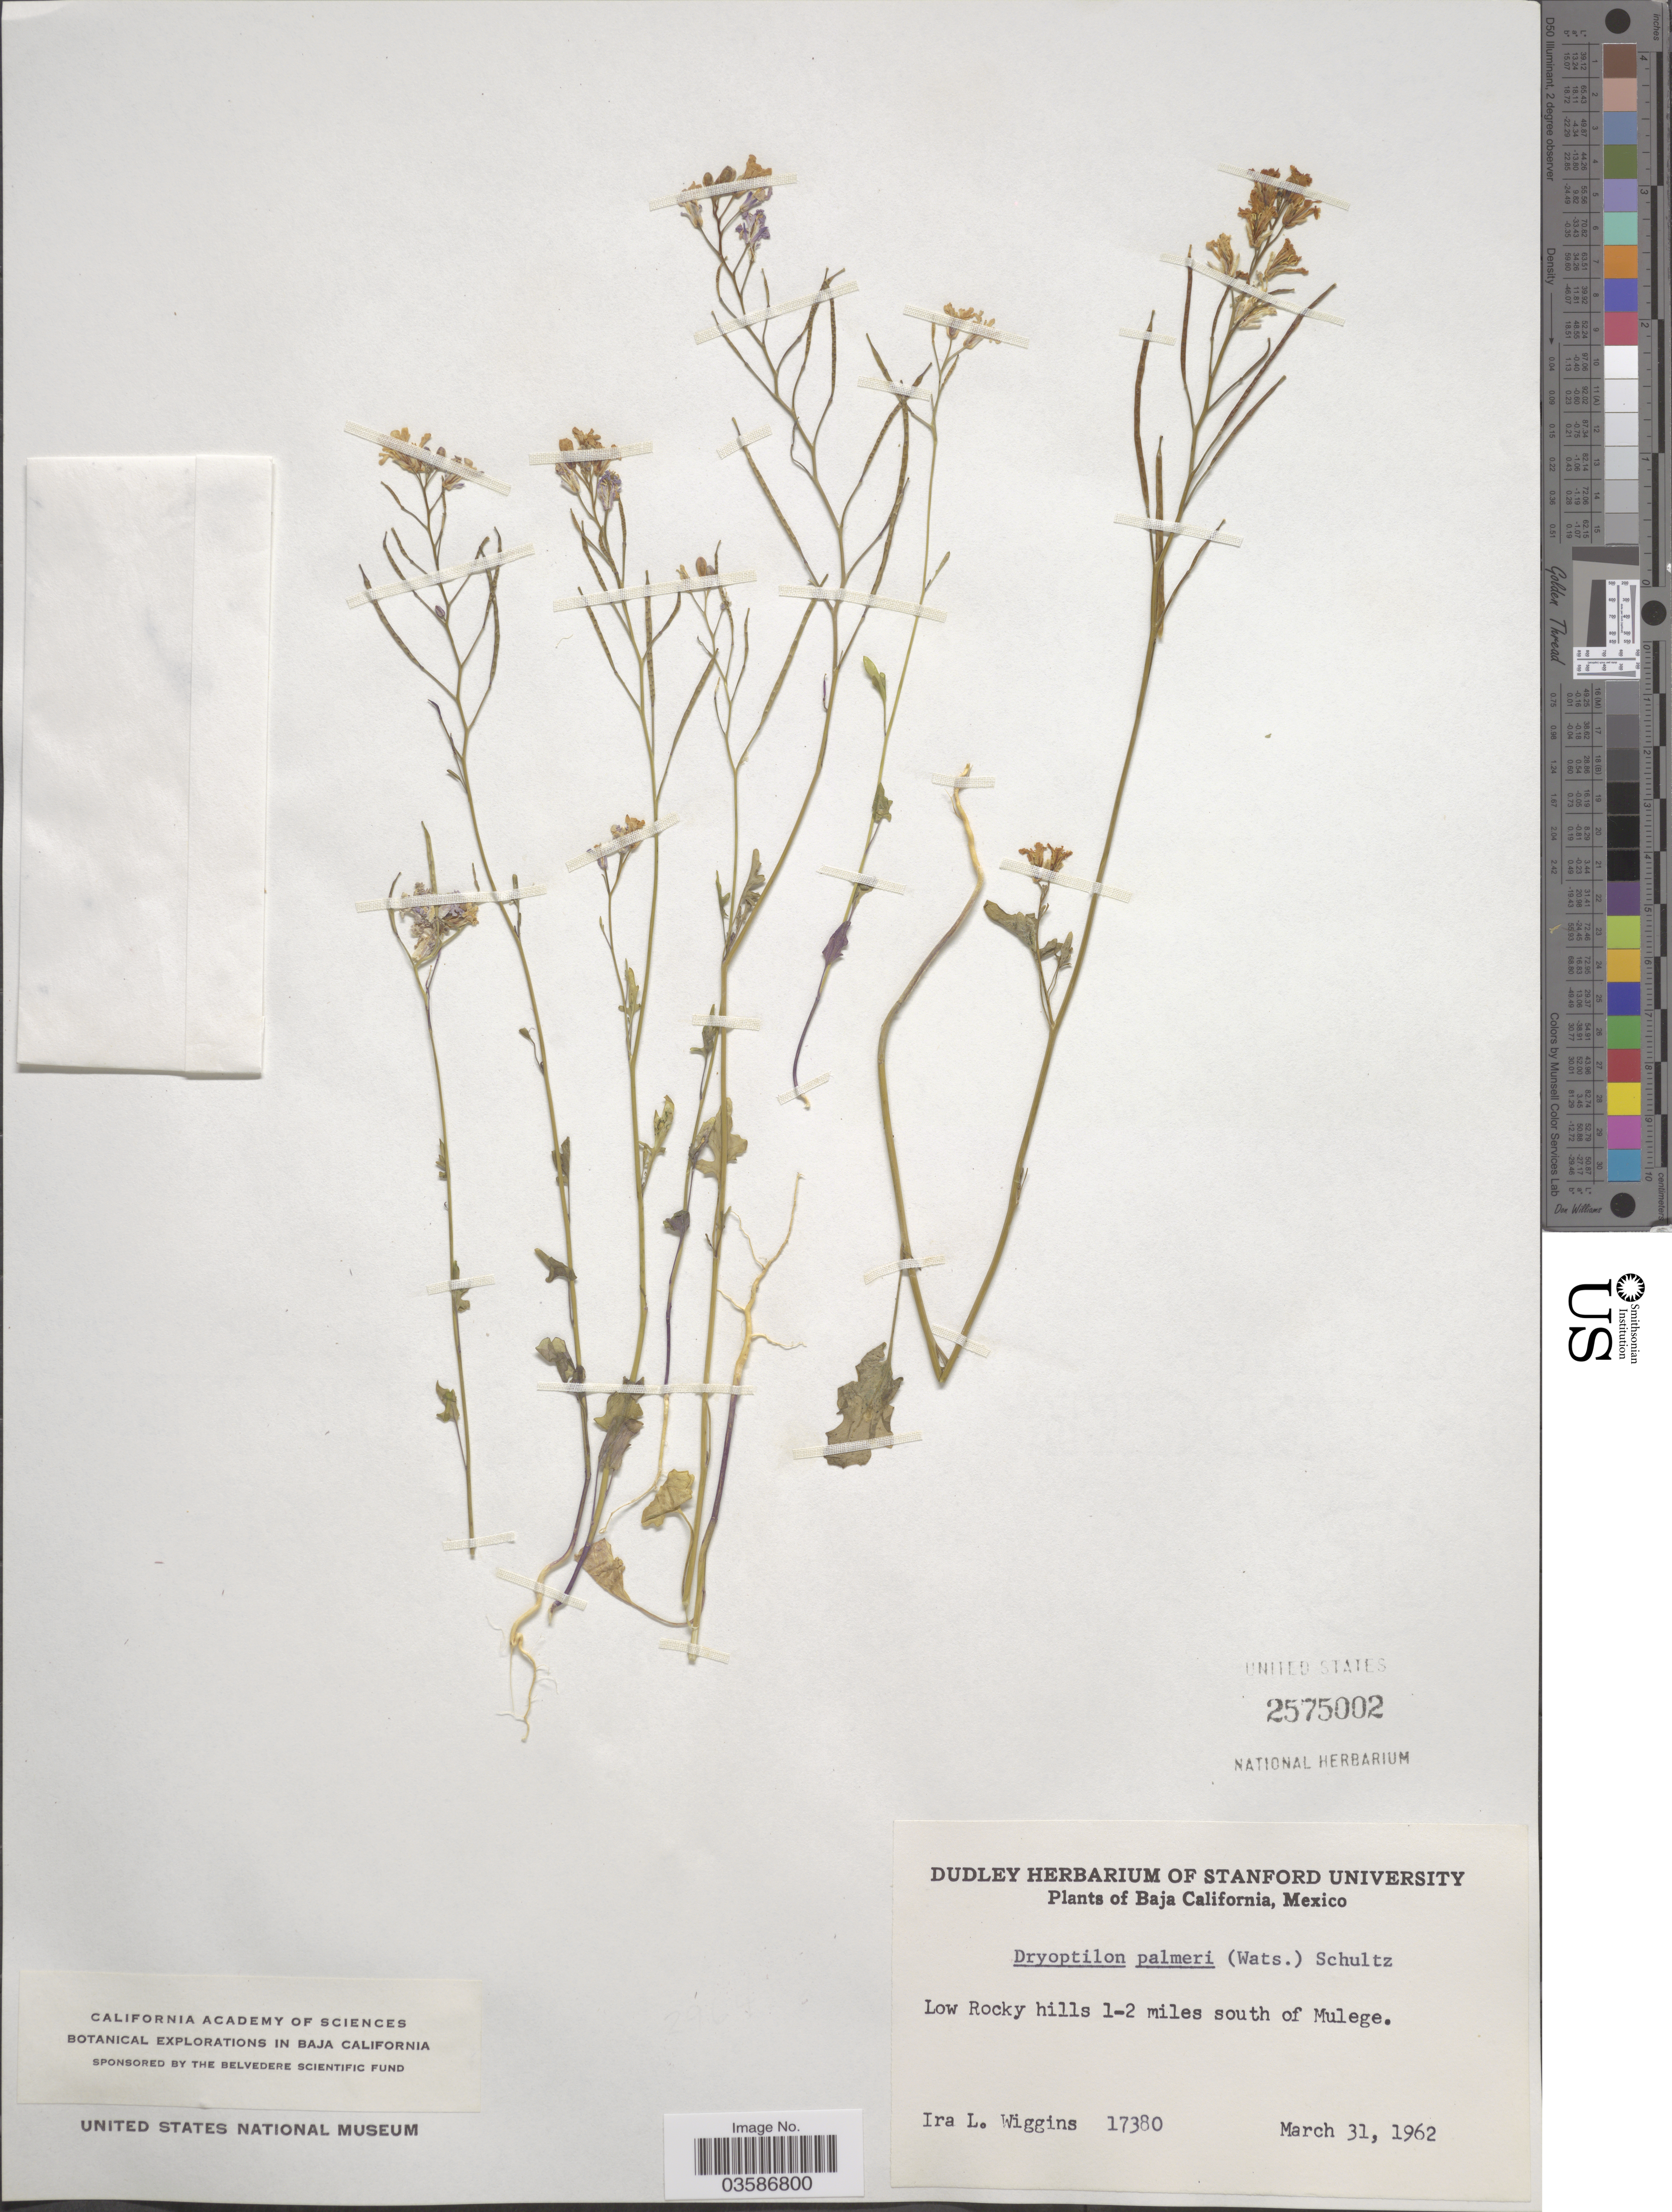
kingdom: Plantae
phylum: Tracheophyta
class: Magnoliopsida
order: Brassicales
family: Brassicaceae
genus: Dryopetalon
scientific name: Dryopetalon palmeri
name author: (S. Watson) O.E. Schulz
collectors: I. L. Wiggins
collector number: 17380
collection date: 1962-03-31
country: Mexico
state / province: Baja California Sur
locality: Low Rocky hills 1-2 miles south of Mulege.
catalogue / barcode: US 2575002